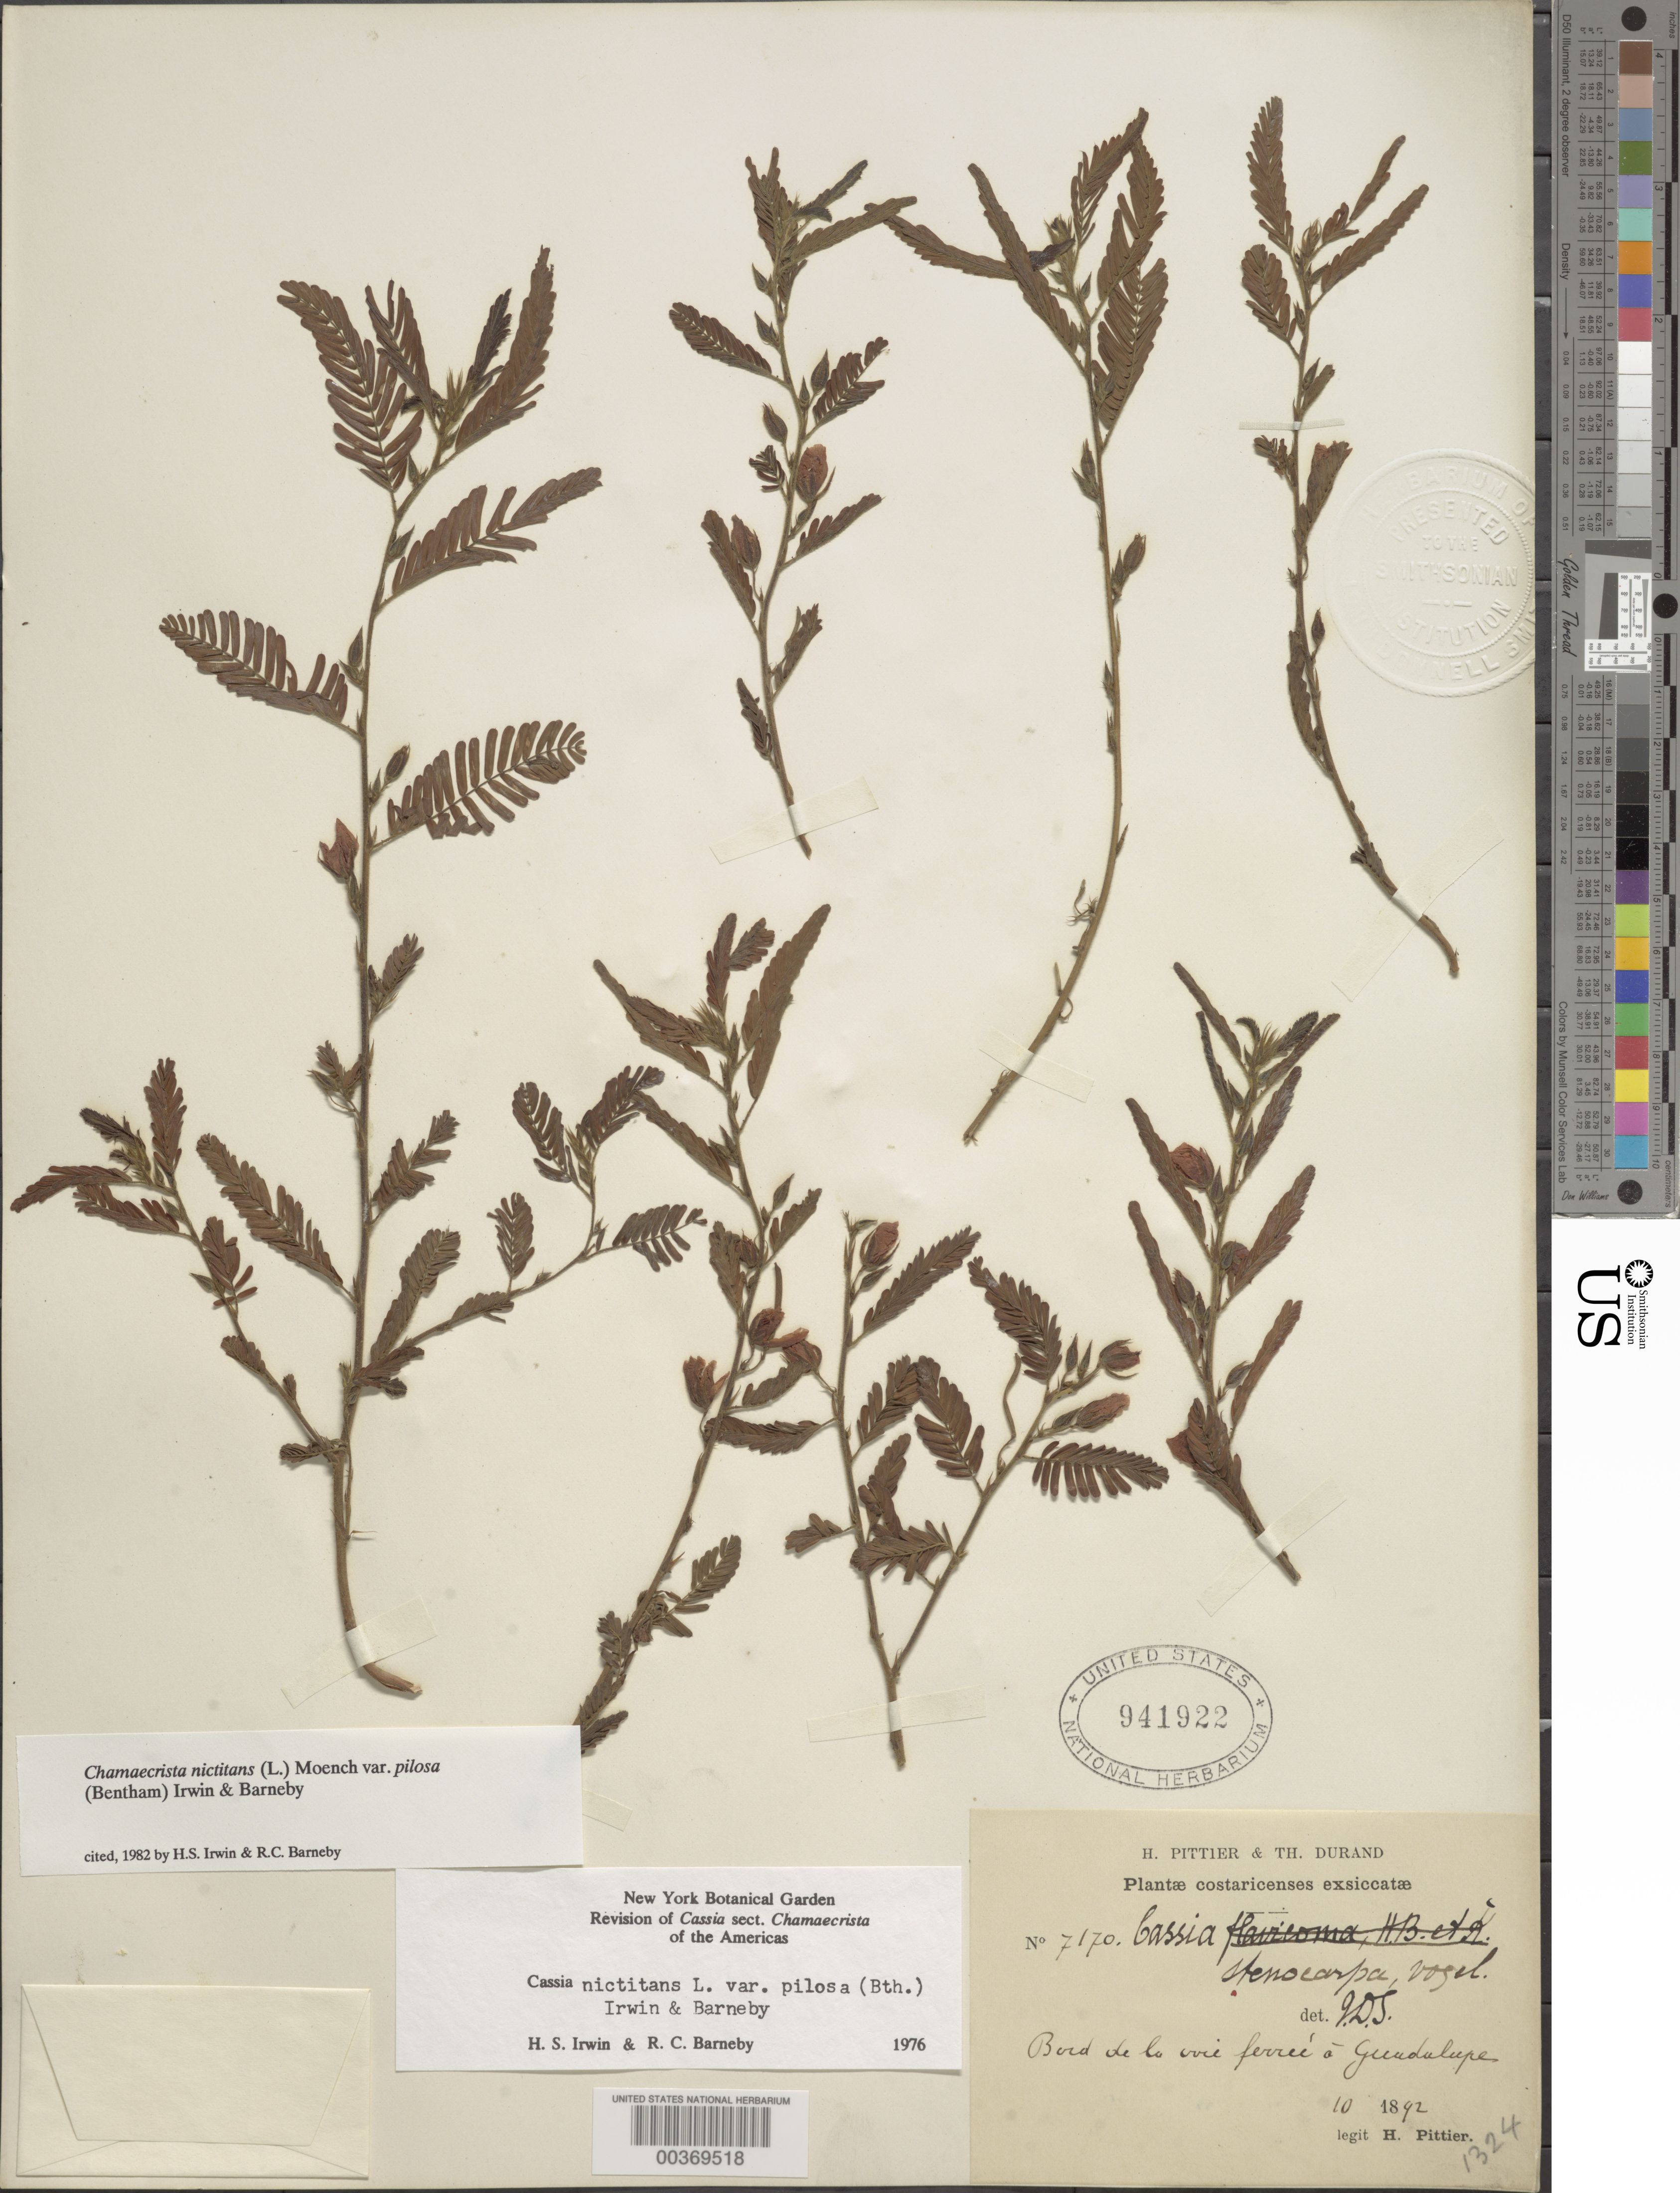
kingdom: Plantae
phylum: Tracheophyta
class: Magnoliopsida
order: Fabales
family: Fabaceae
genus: Chamaecrista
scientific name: Chamaecrista nictitans var. pilosa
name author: (Benth.) H.S. Irwin & Barneby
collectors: H. F. Pittier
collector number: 7170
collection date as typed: Oct 1892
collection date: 1892-10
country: Costa Rica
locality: Bord de la Vie Ferree a Guadalupe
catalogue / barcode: US 941922